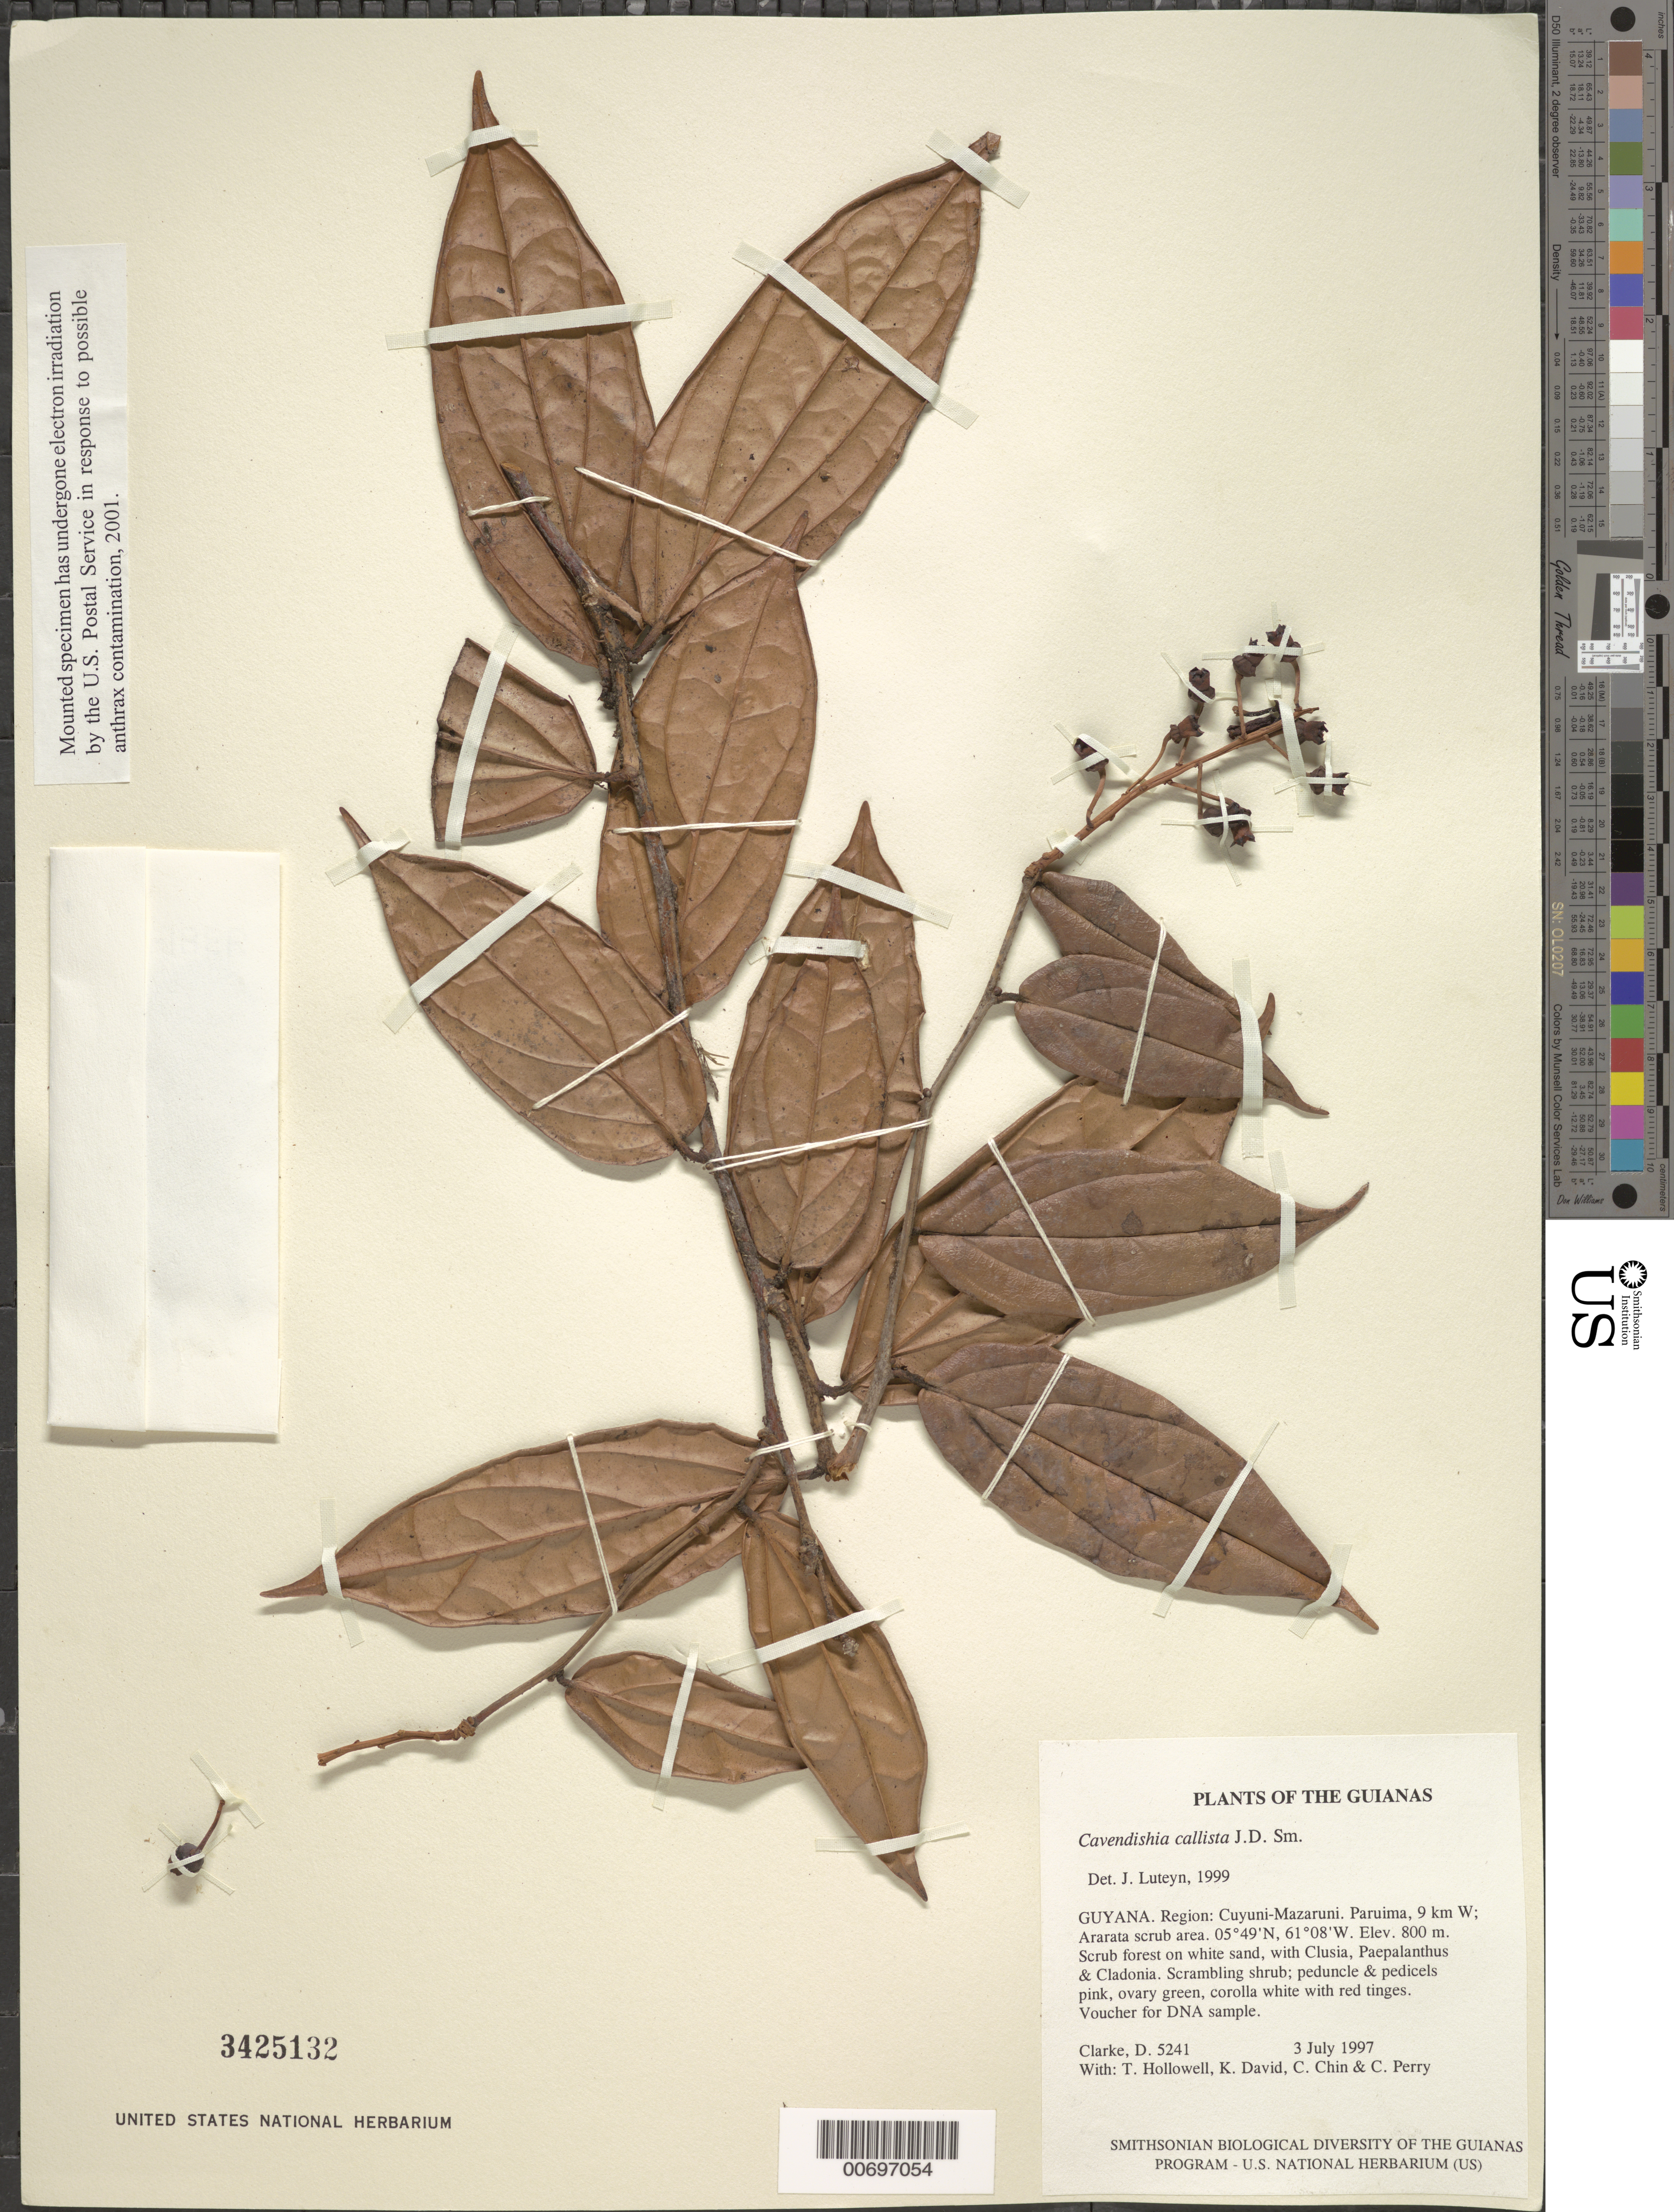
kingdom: Plantae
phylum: Tracheophyta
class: Magnoliopsida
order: Ericales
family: Ericaceae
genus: Cavendishia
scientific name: Cavendishia callista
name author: Donn. Sm.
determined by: Luteyn, J. L.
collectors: H. D. Clarke, T. Hollowell, K. David, C. Chin & C. Perry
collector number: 5241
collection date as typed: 3 July 1997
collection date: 1997-07-03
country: Guyana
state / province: Cuyuni-Mazaruni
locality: Paruima, 9 km W; Ararata scrub area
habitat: Scrub forest on white sand, with Clusia, Paepalanthus & Cladonia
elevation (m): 800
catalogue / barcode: US 3425132